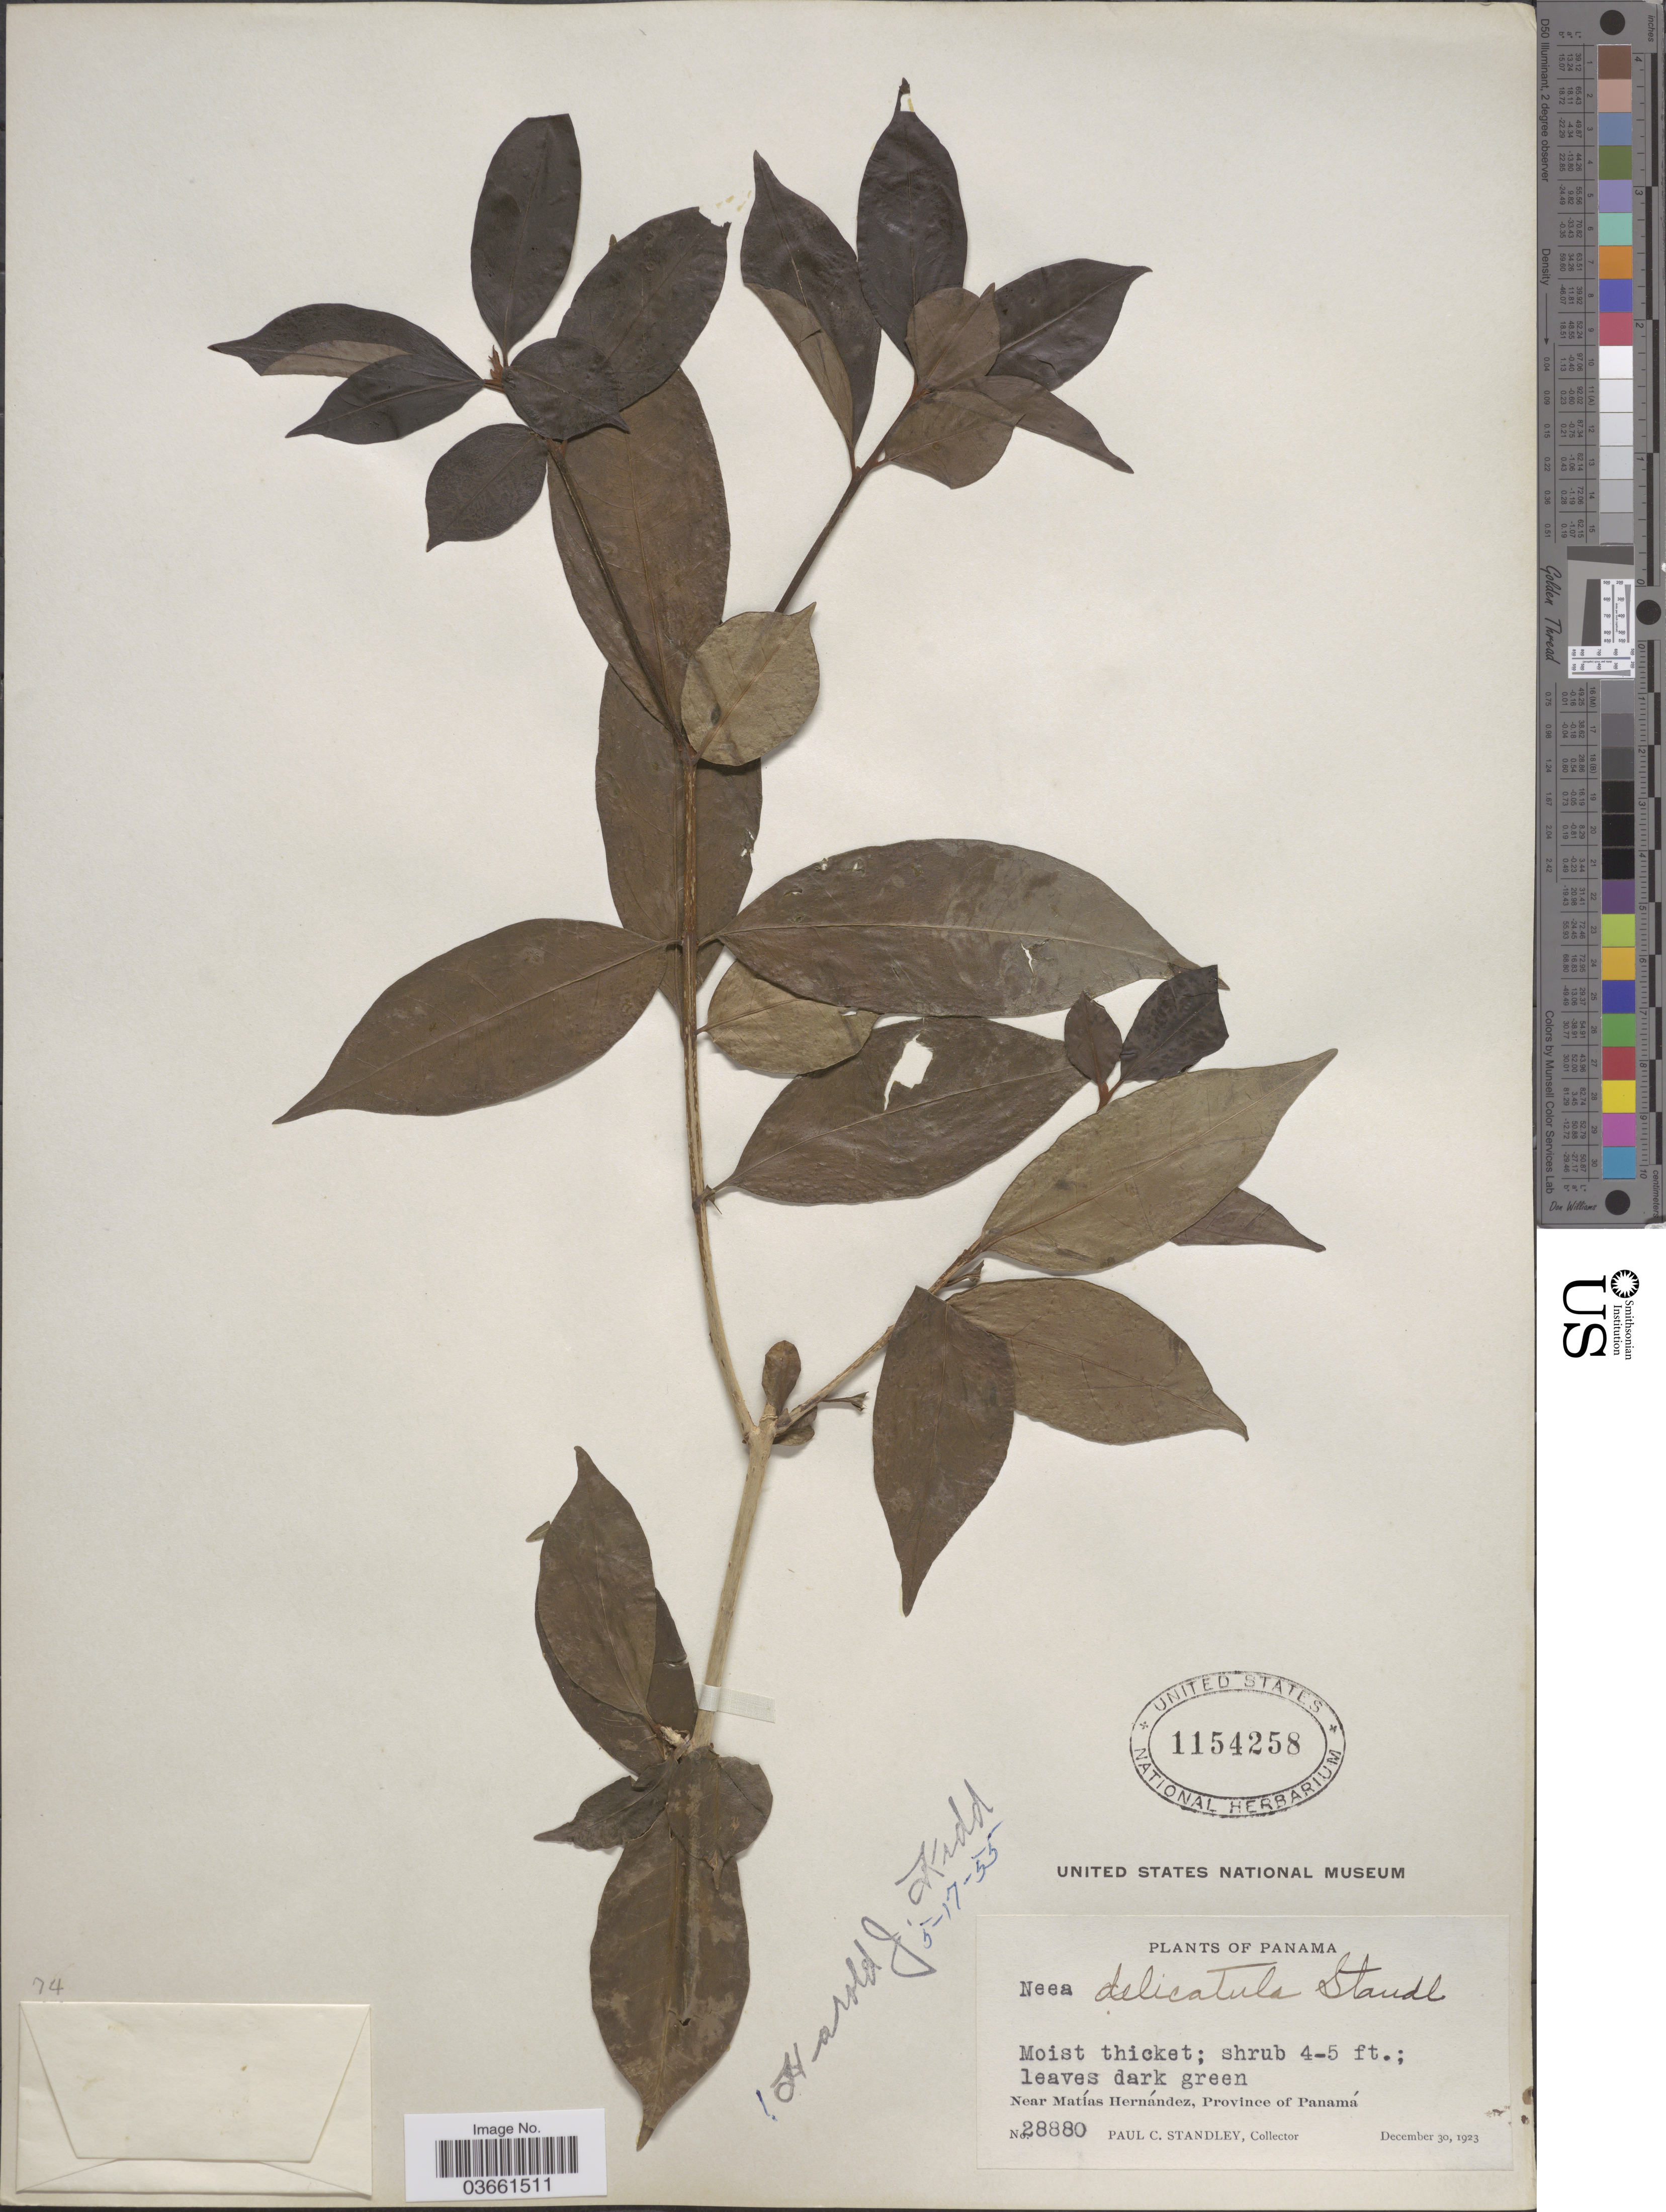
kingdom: Plantae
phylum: Tracheophyta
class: Magnoliopsida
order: Caryophyllales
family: Nyctaginaceae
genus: Neea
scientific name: Neea delicatula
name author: Standl.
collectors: P. C. Standley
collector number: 28880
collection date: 1923-12-30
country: Panama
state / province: Panamá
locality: Near Matías Hernández.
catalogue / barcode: US 1154258